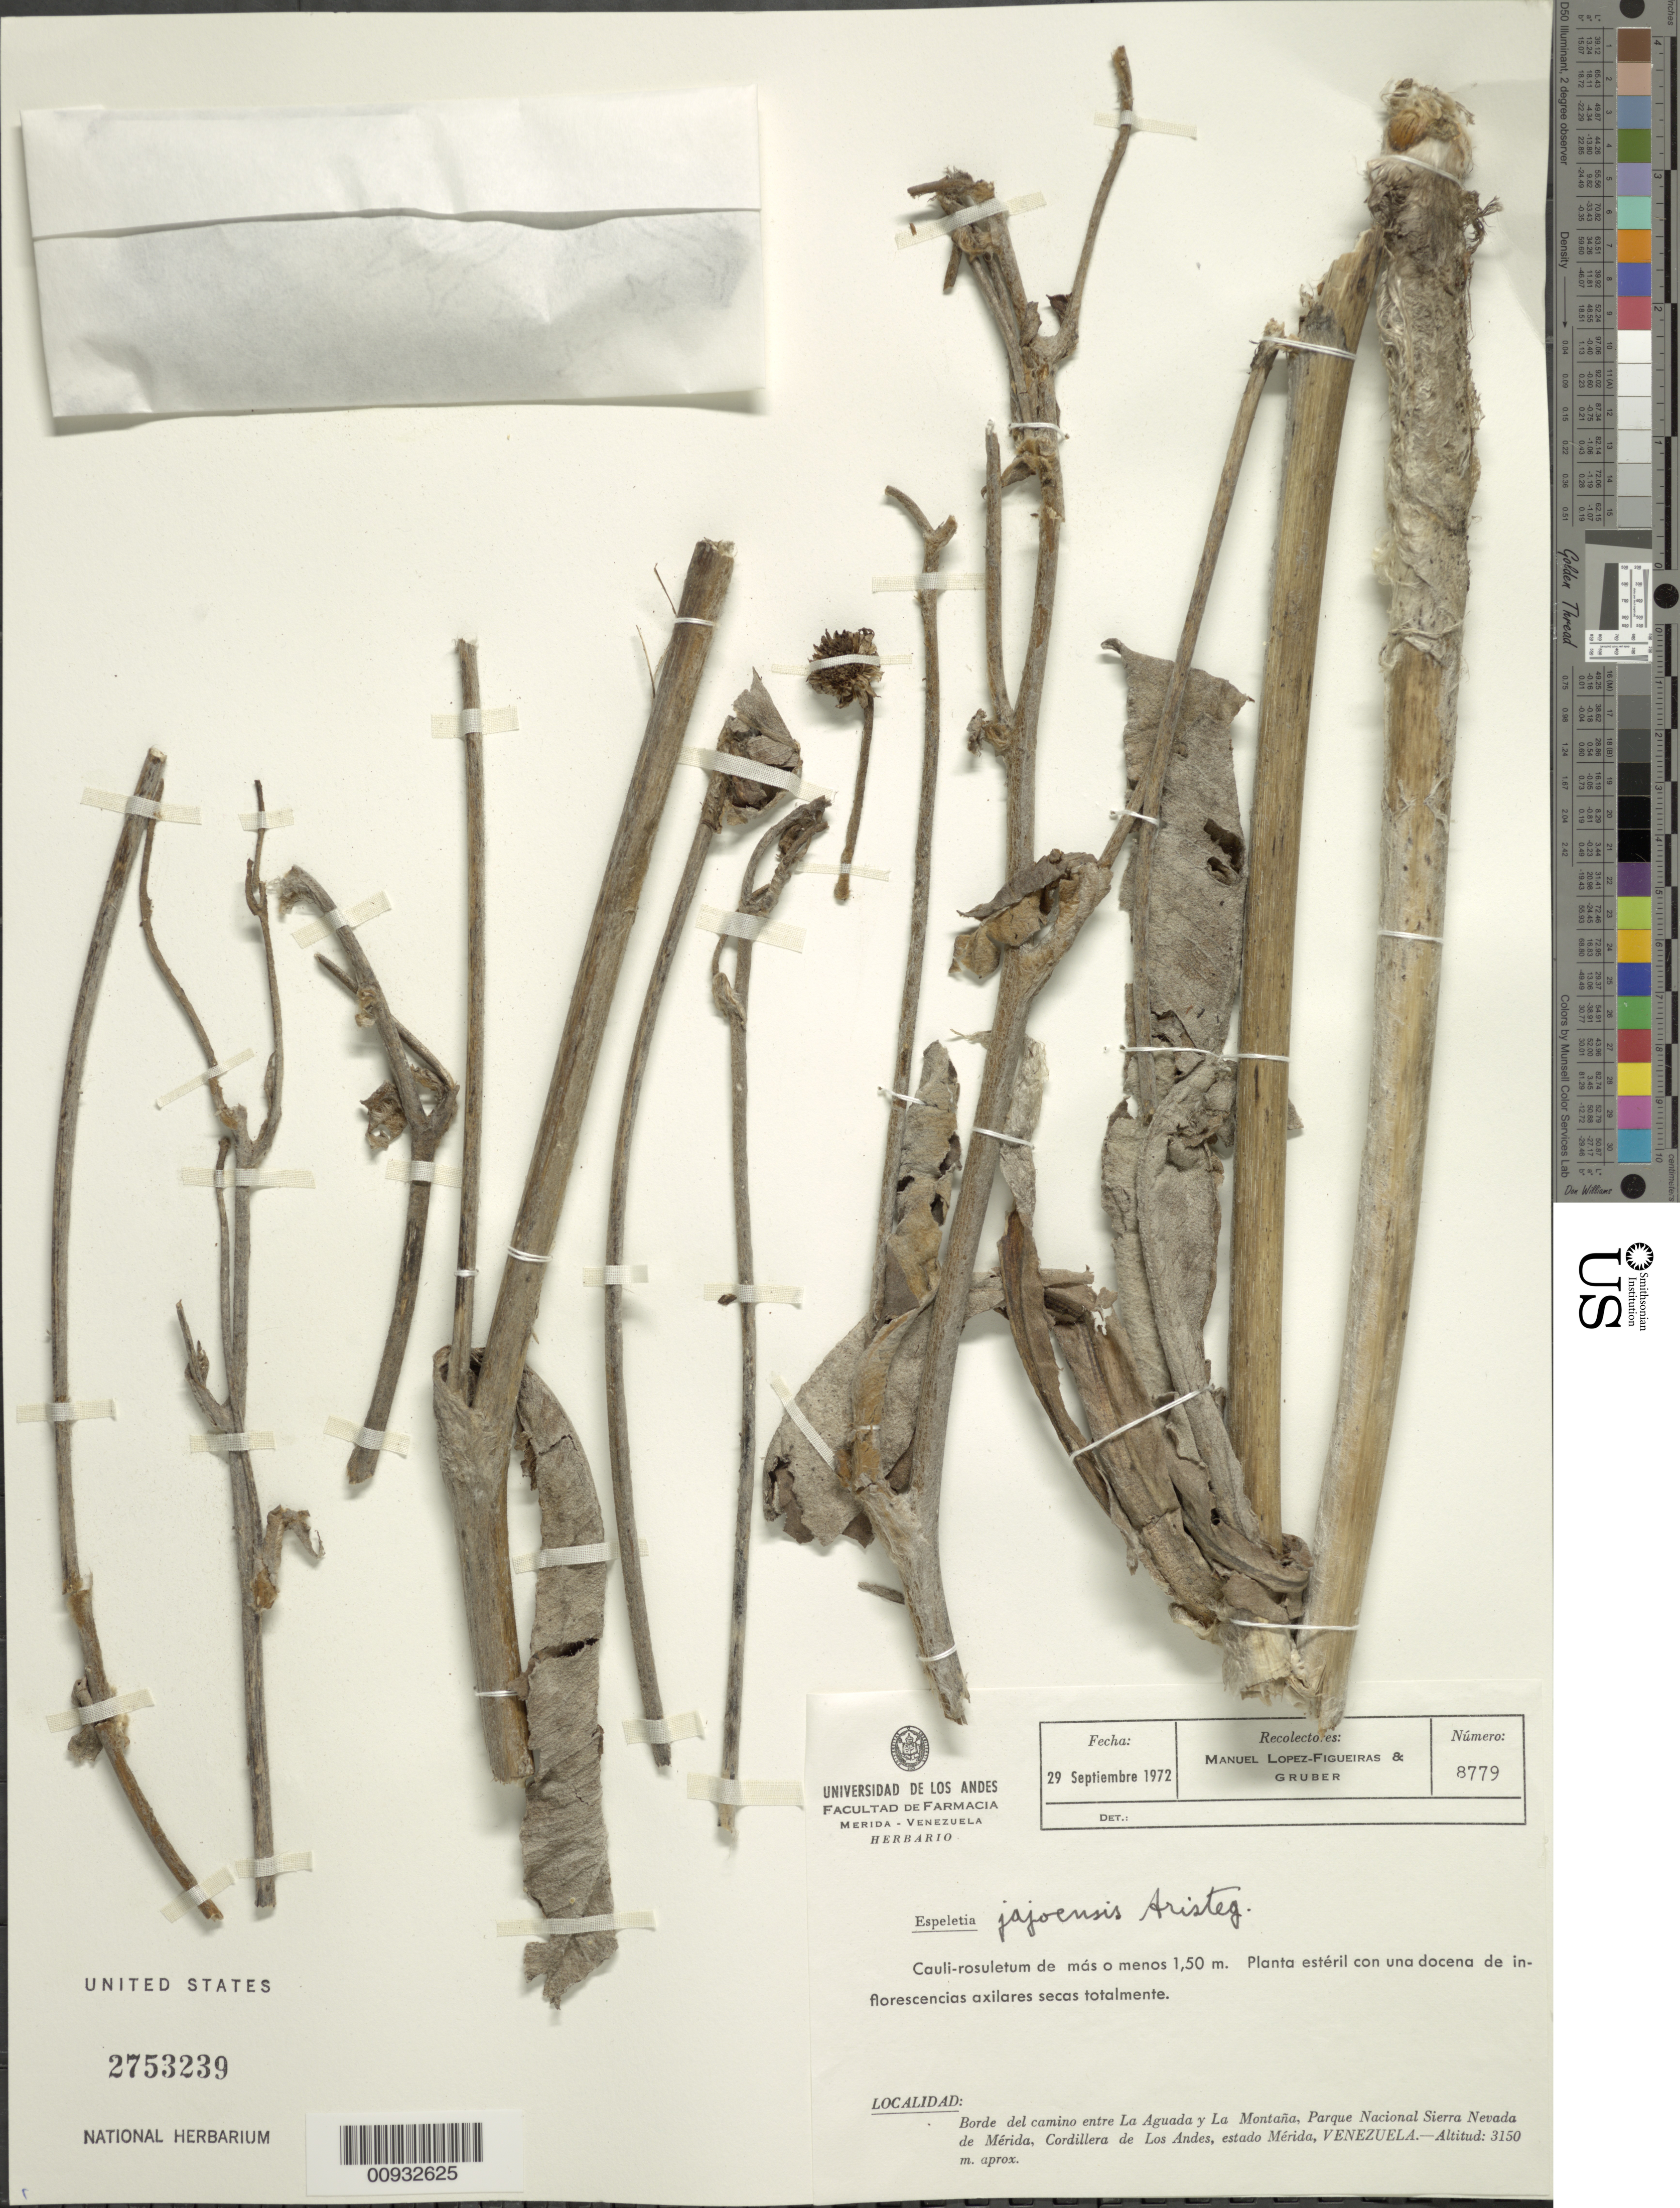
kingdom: Plantae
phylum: Tracheophyta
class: Magnoliopsida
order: Asterales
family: Asteraceae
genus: Espeletia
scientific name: Espeletia jajoensis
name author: Aristeg.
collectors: M. López Figueiras & -. Gruber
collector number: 8779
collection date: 1972-09-29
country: Venezuela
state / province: Mérida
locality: Borde del camino entre La Aguada y La Montaña, Parque Nacional Sierra Nevada de Mérida, Cordillera de Los Andes.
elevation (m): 3150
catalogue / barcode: US 2753239